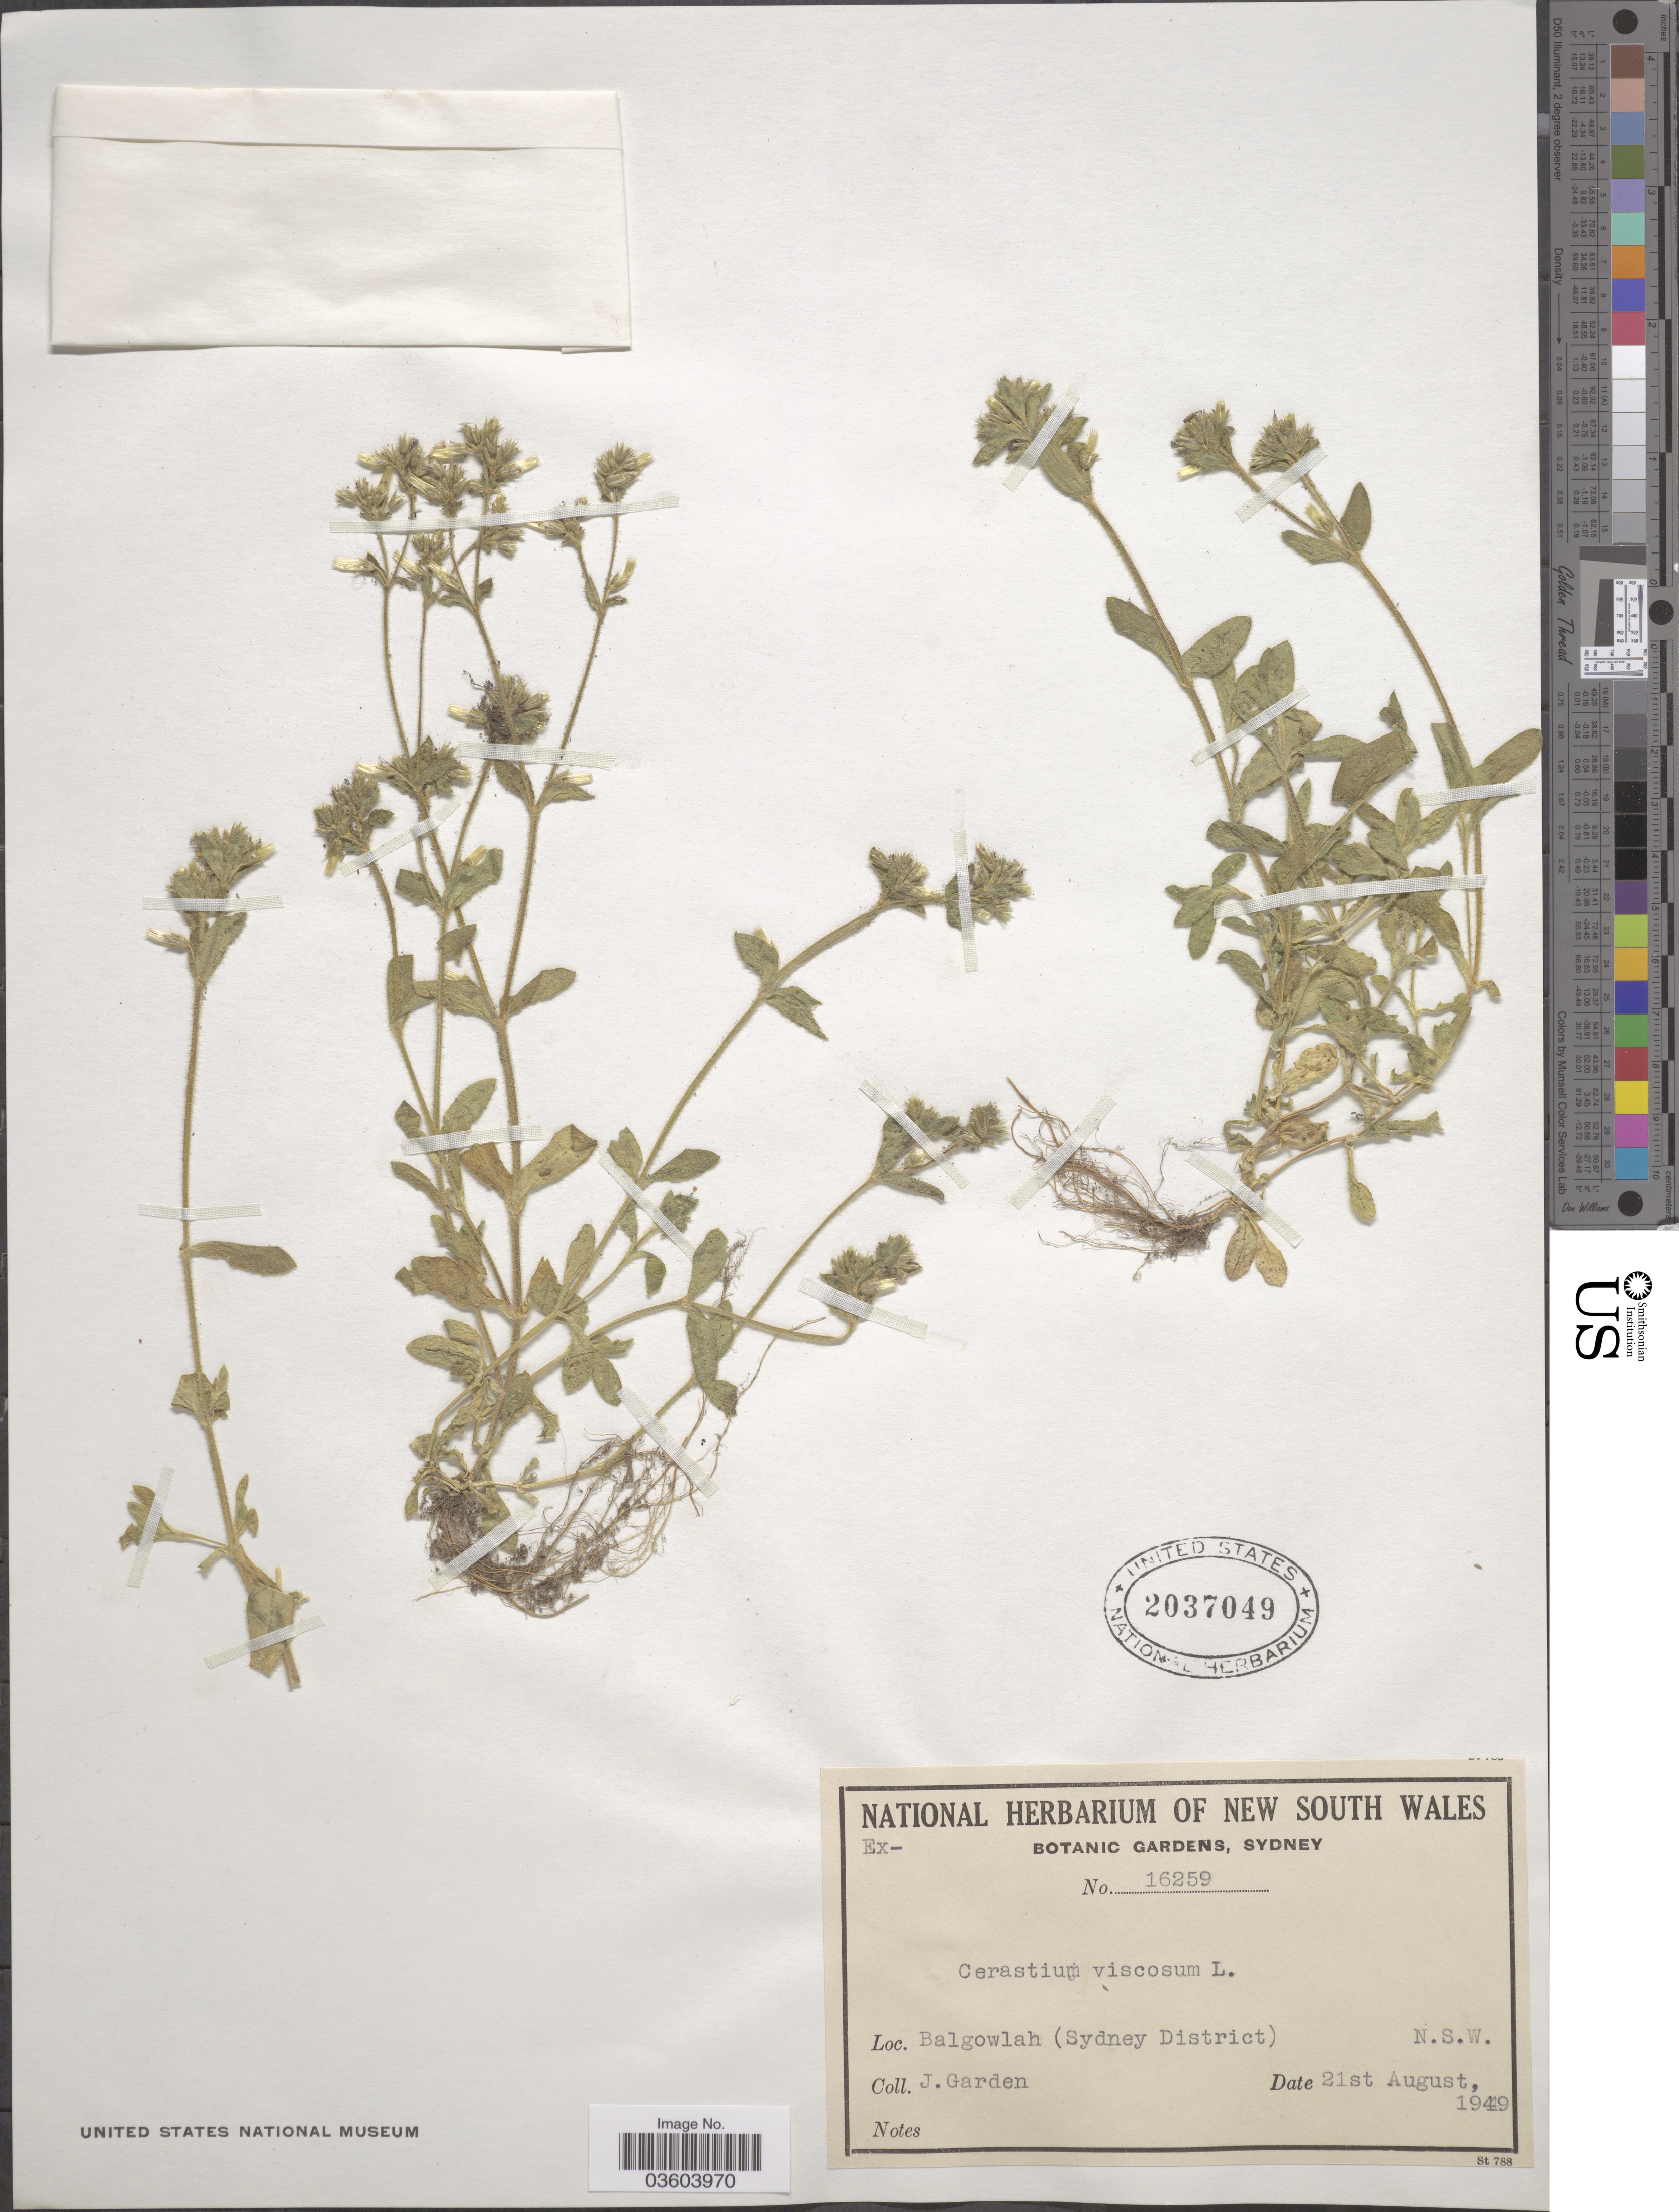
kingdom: Plantae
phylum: Tracheophyta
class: Magnoliopsida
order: Caryophyllales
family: Caryophyllaceae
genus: Cerastium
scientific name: Cerastium sp.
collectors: J. Thompson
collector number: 16259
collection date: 1949-08-21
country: Australia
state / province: New South Wales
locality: Balgowlah (Sydney District).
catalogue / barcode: US 2037049